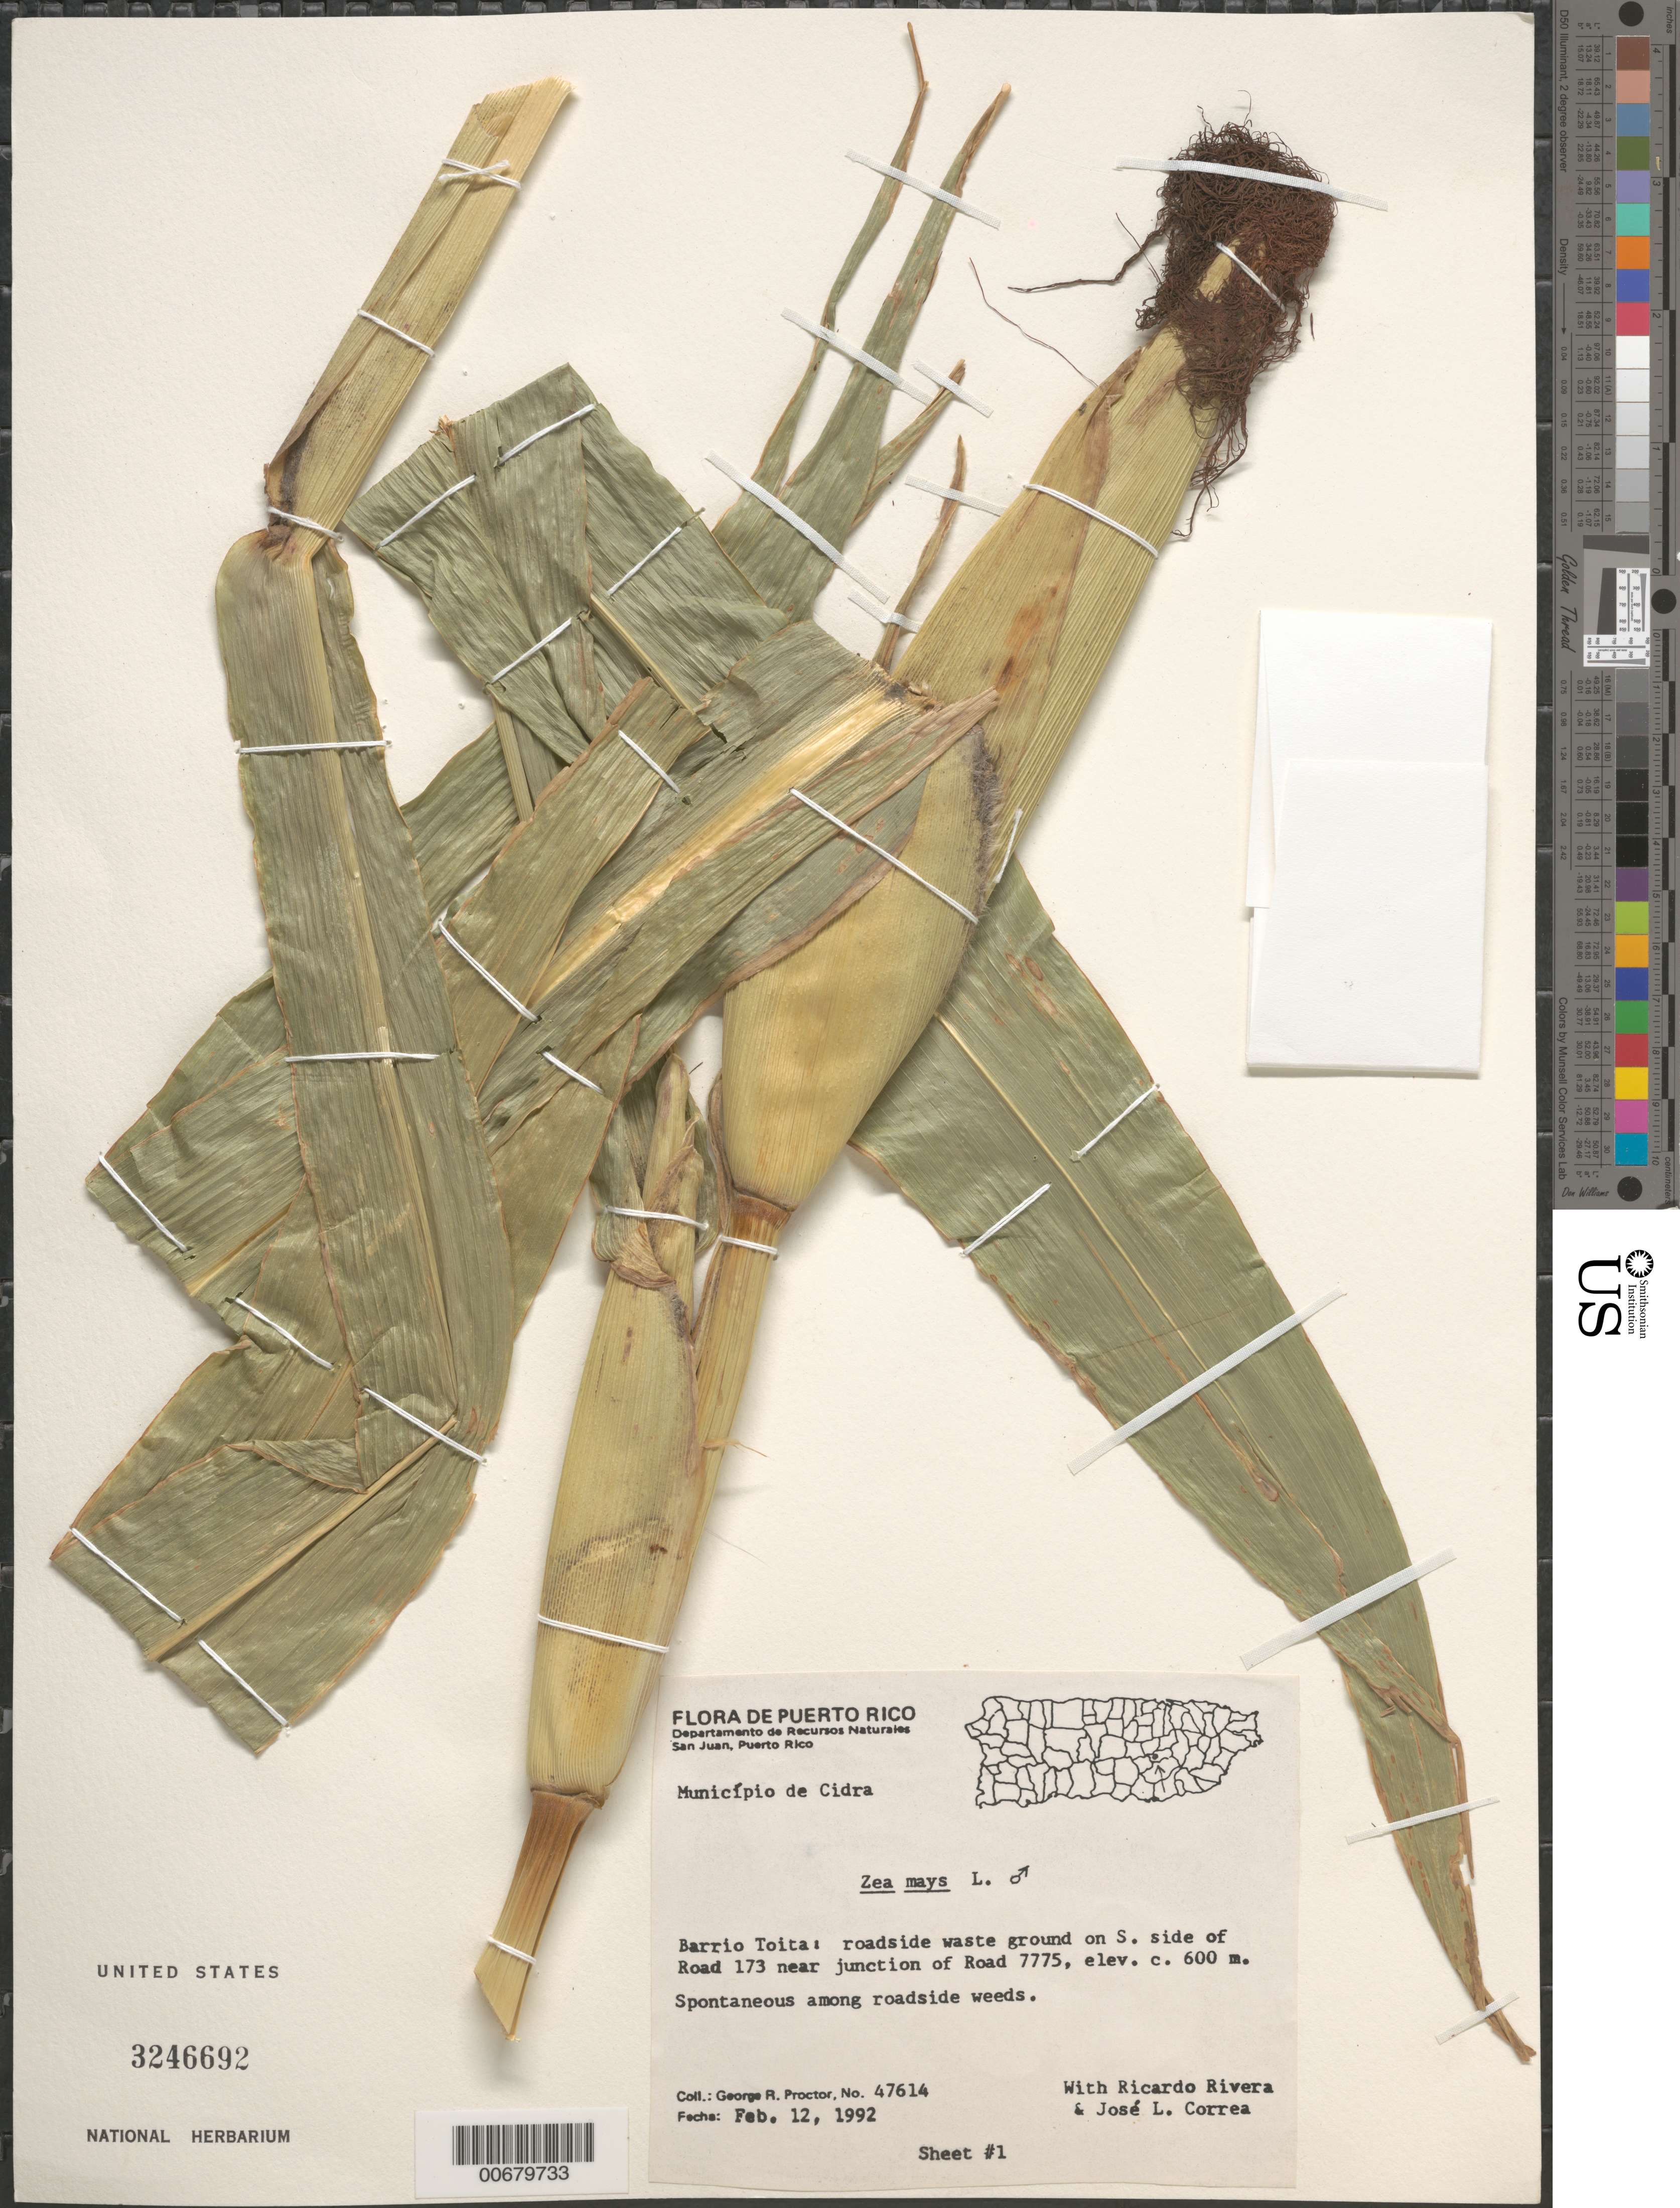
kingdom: Plantae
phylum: Tracheophyta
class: Liliopsida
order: Poales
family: Poaceae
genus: Zea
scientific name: Zea mays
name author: L.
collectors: G. R. Proctor, R. Rivera & J. L. Correa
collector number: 47614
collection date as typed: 12 Feb 1992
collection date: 1992-02-12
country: Puerto Rico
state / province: Cidra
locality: Mun. Cidra: Barrio Toita: roadside waste ground on S side of Road 173 near jct of Road 7775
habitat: Among roadside weeds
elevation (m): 600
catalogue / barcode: US 3246692